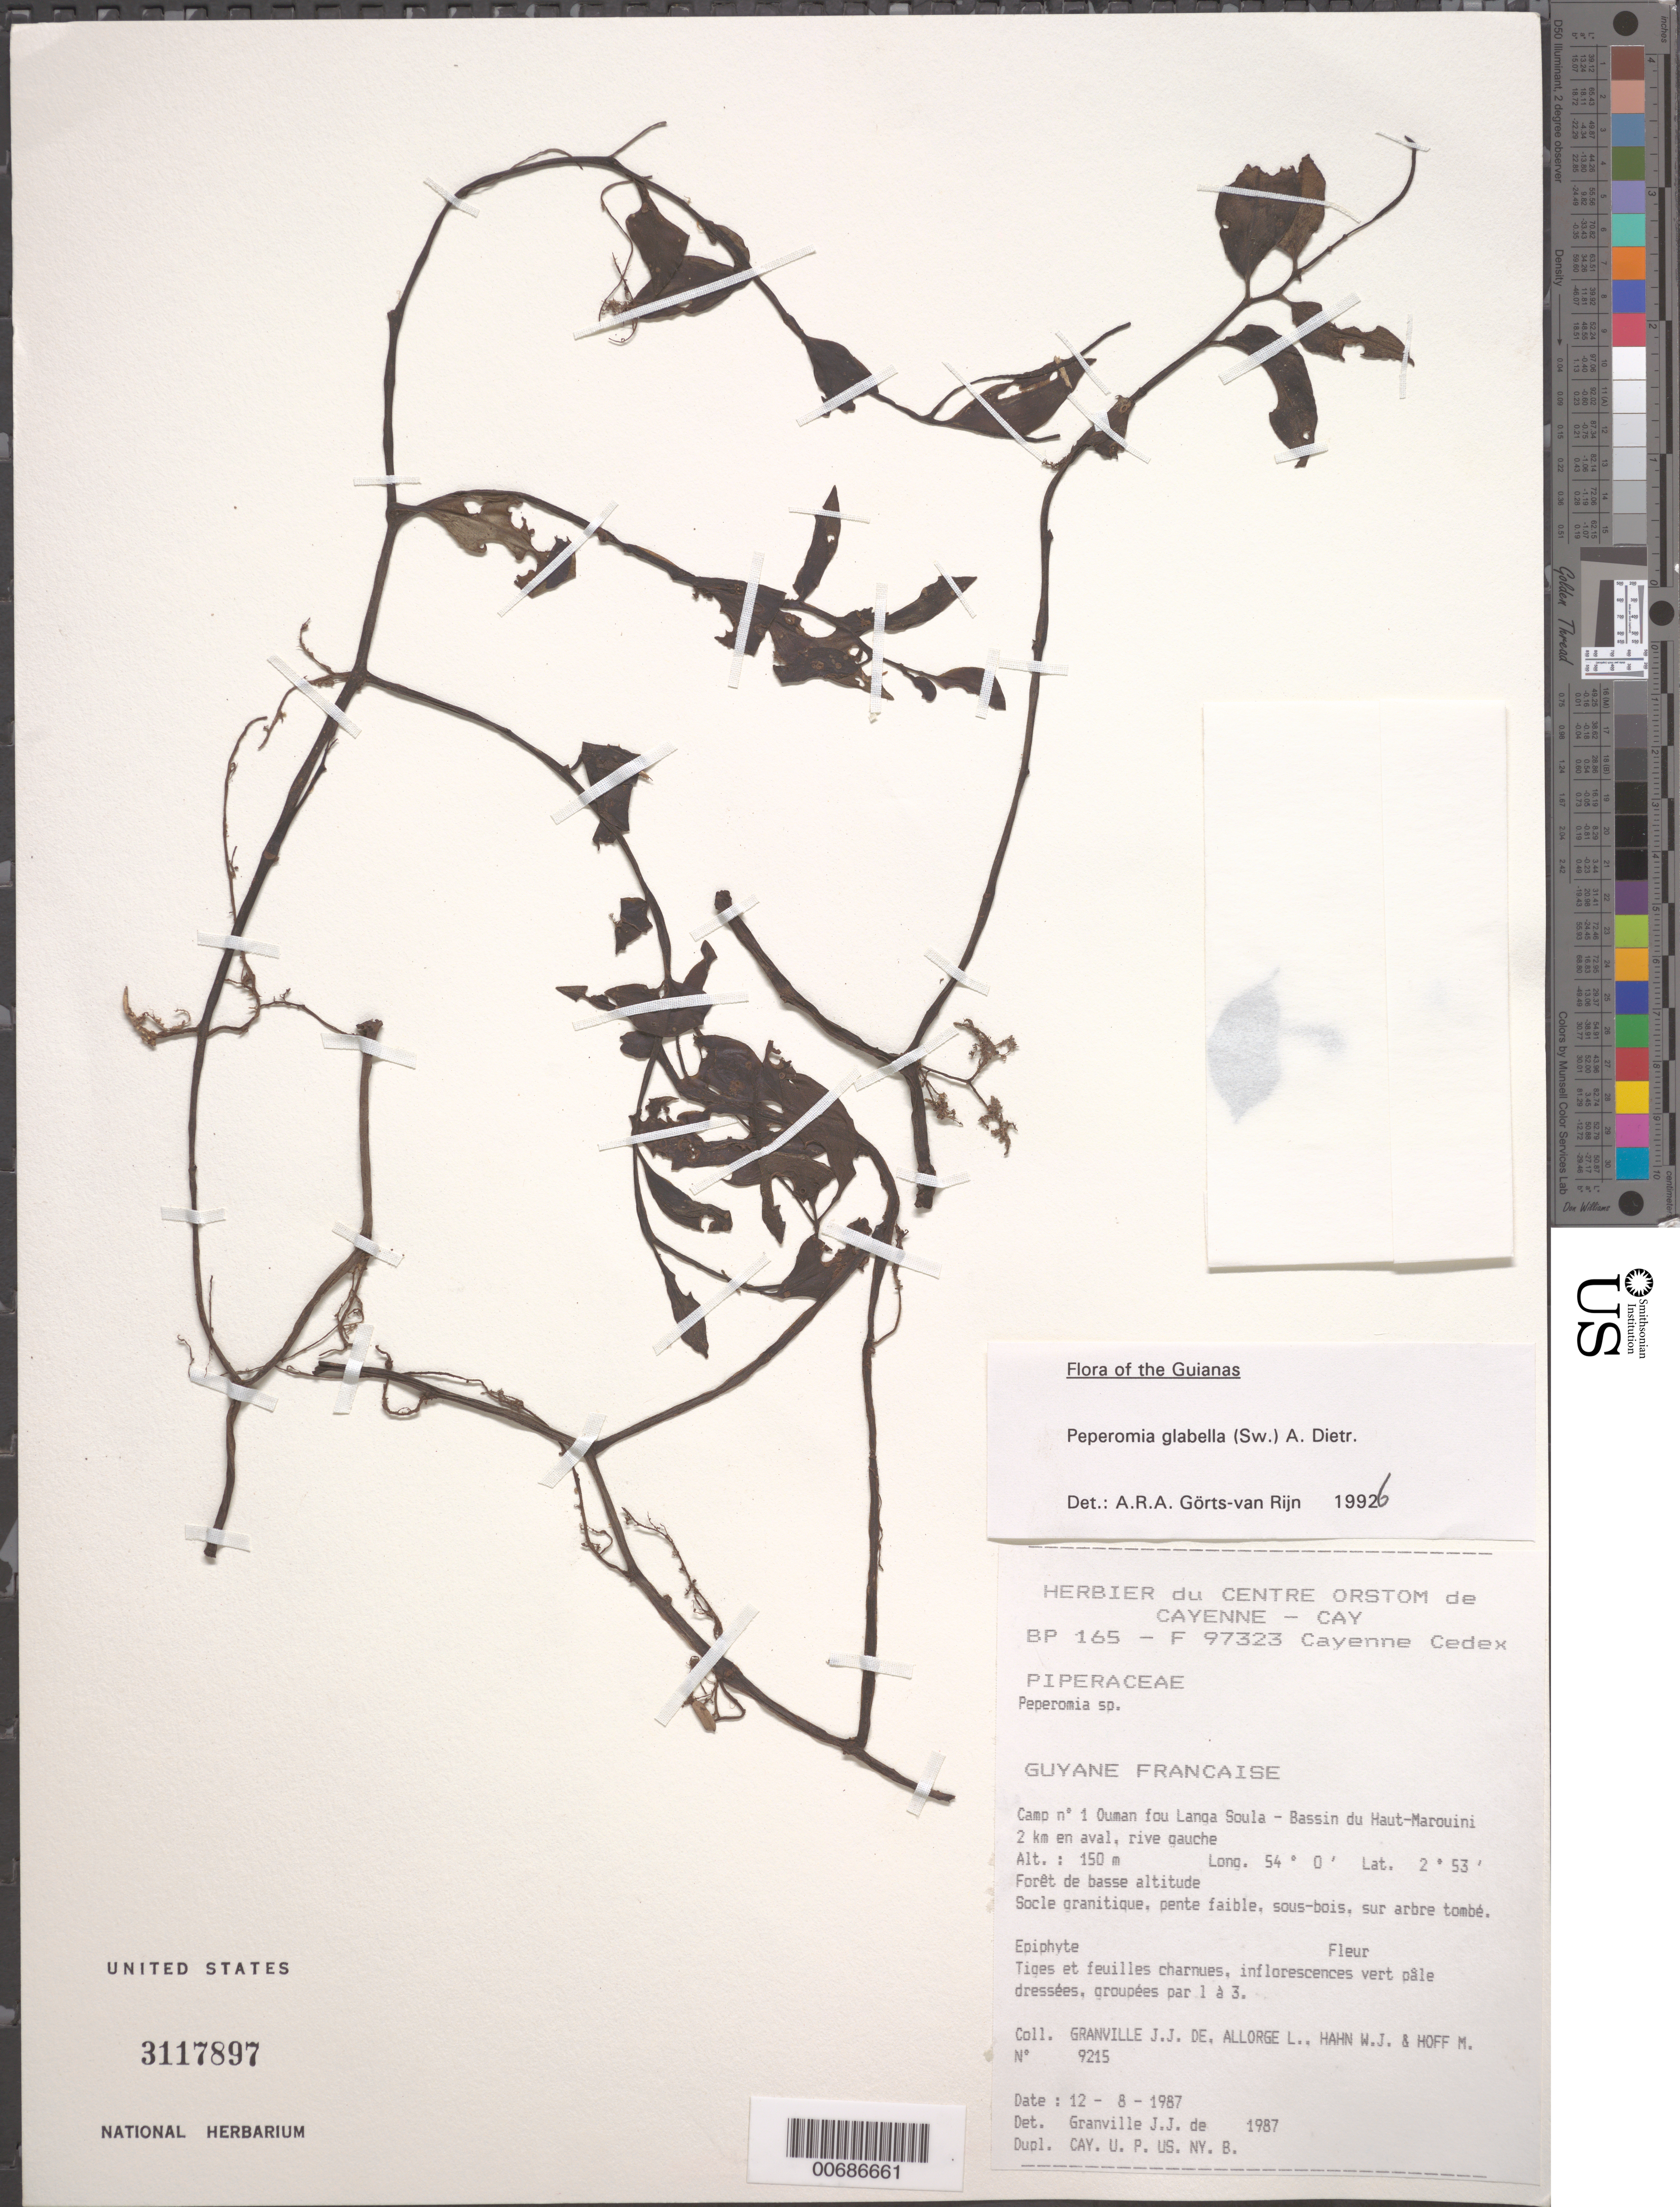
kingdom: Plantae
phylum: Tracheophyta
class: Magnoliopsida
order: Piperales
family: Piperaceae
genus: Peperomia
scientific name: Peperomia glabella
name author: (Sw.) A. Dietr.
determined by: Görts-van Rijn, A. R. A.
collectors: J.-J. de Granville, L. Allorge, W. J. Hahn & M. Hoff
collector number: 9215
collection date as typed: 12-Aug-87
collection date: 1987-08-12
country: French Guiana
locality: Camp #1, Ouman fou Langa Soula, Bassin du Haut-Marouini. 2 km en aval. Rive gauche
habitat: Forêt de basse altitude. Socle granitique, pente faible, sous-bois, sur arbre tombé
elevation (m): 150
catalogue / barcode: US 3117897